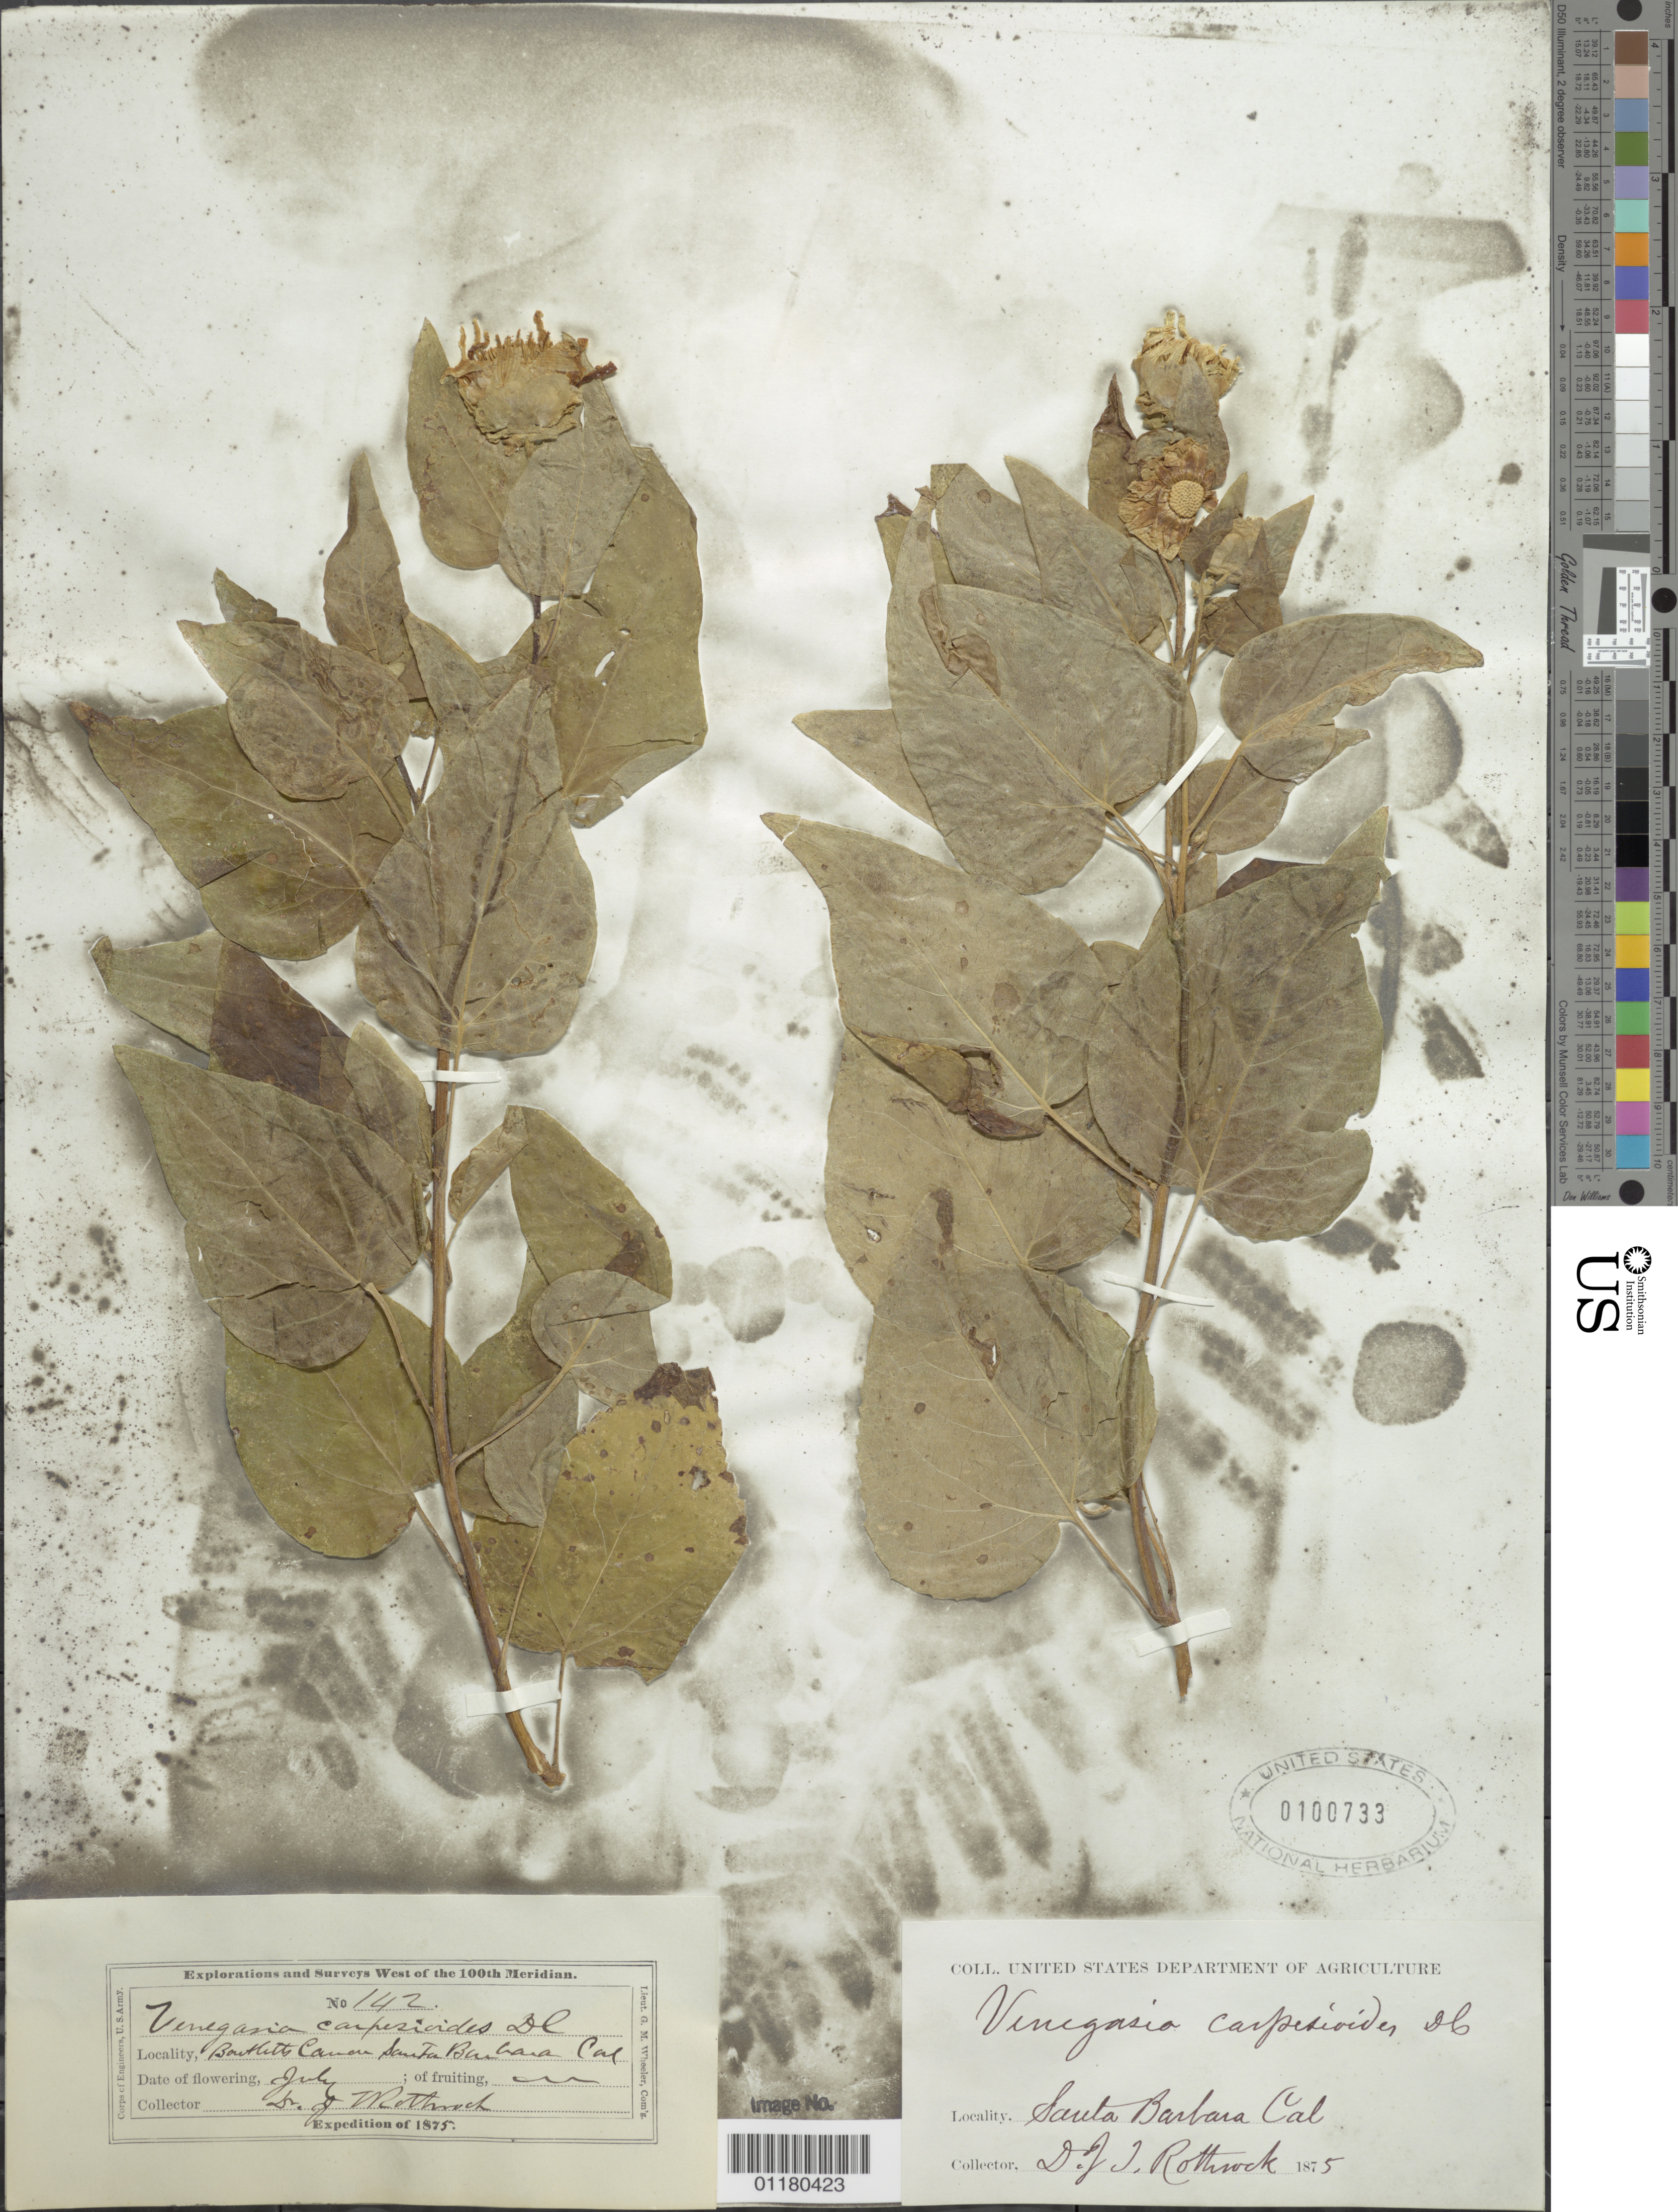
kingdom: Plantae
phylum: Tracheophyta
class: Magnoliopsida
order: Asterales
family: Asteraceae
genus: Venegasia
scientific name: Venegasia carpesioides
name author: DC.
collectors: J. T. Rothrock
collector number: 142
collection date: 1875-07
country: United States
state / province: California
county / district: Santa Barbara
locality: Bartlett's Canyon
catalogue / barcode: US 100733